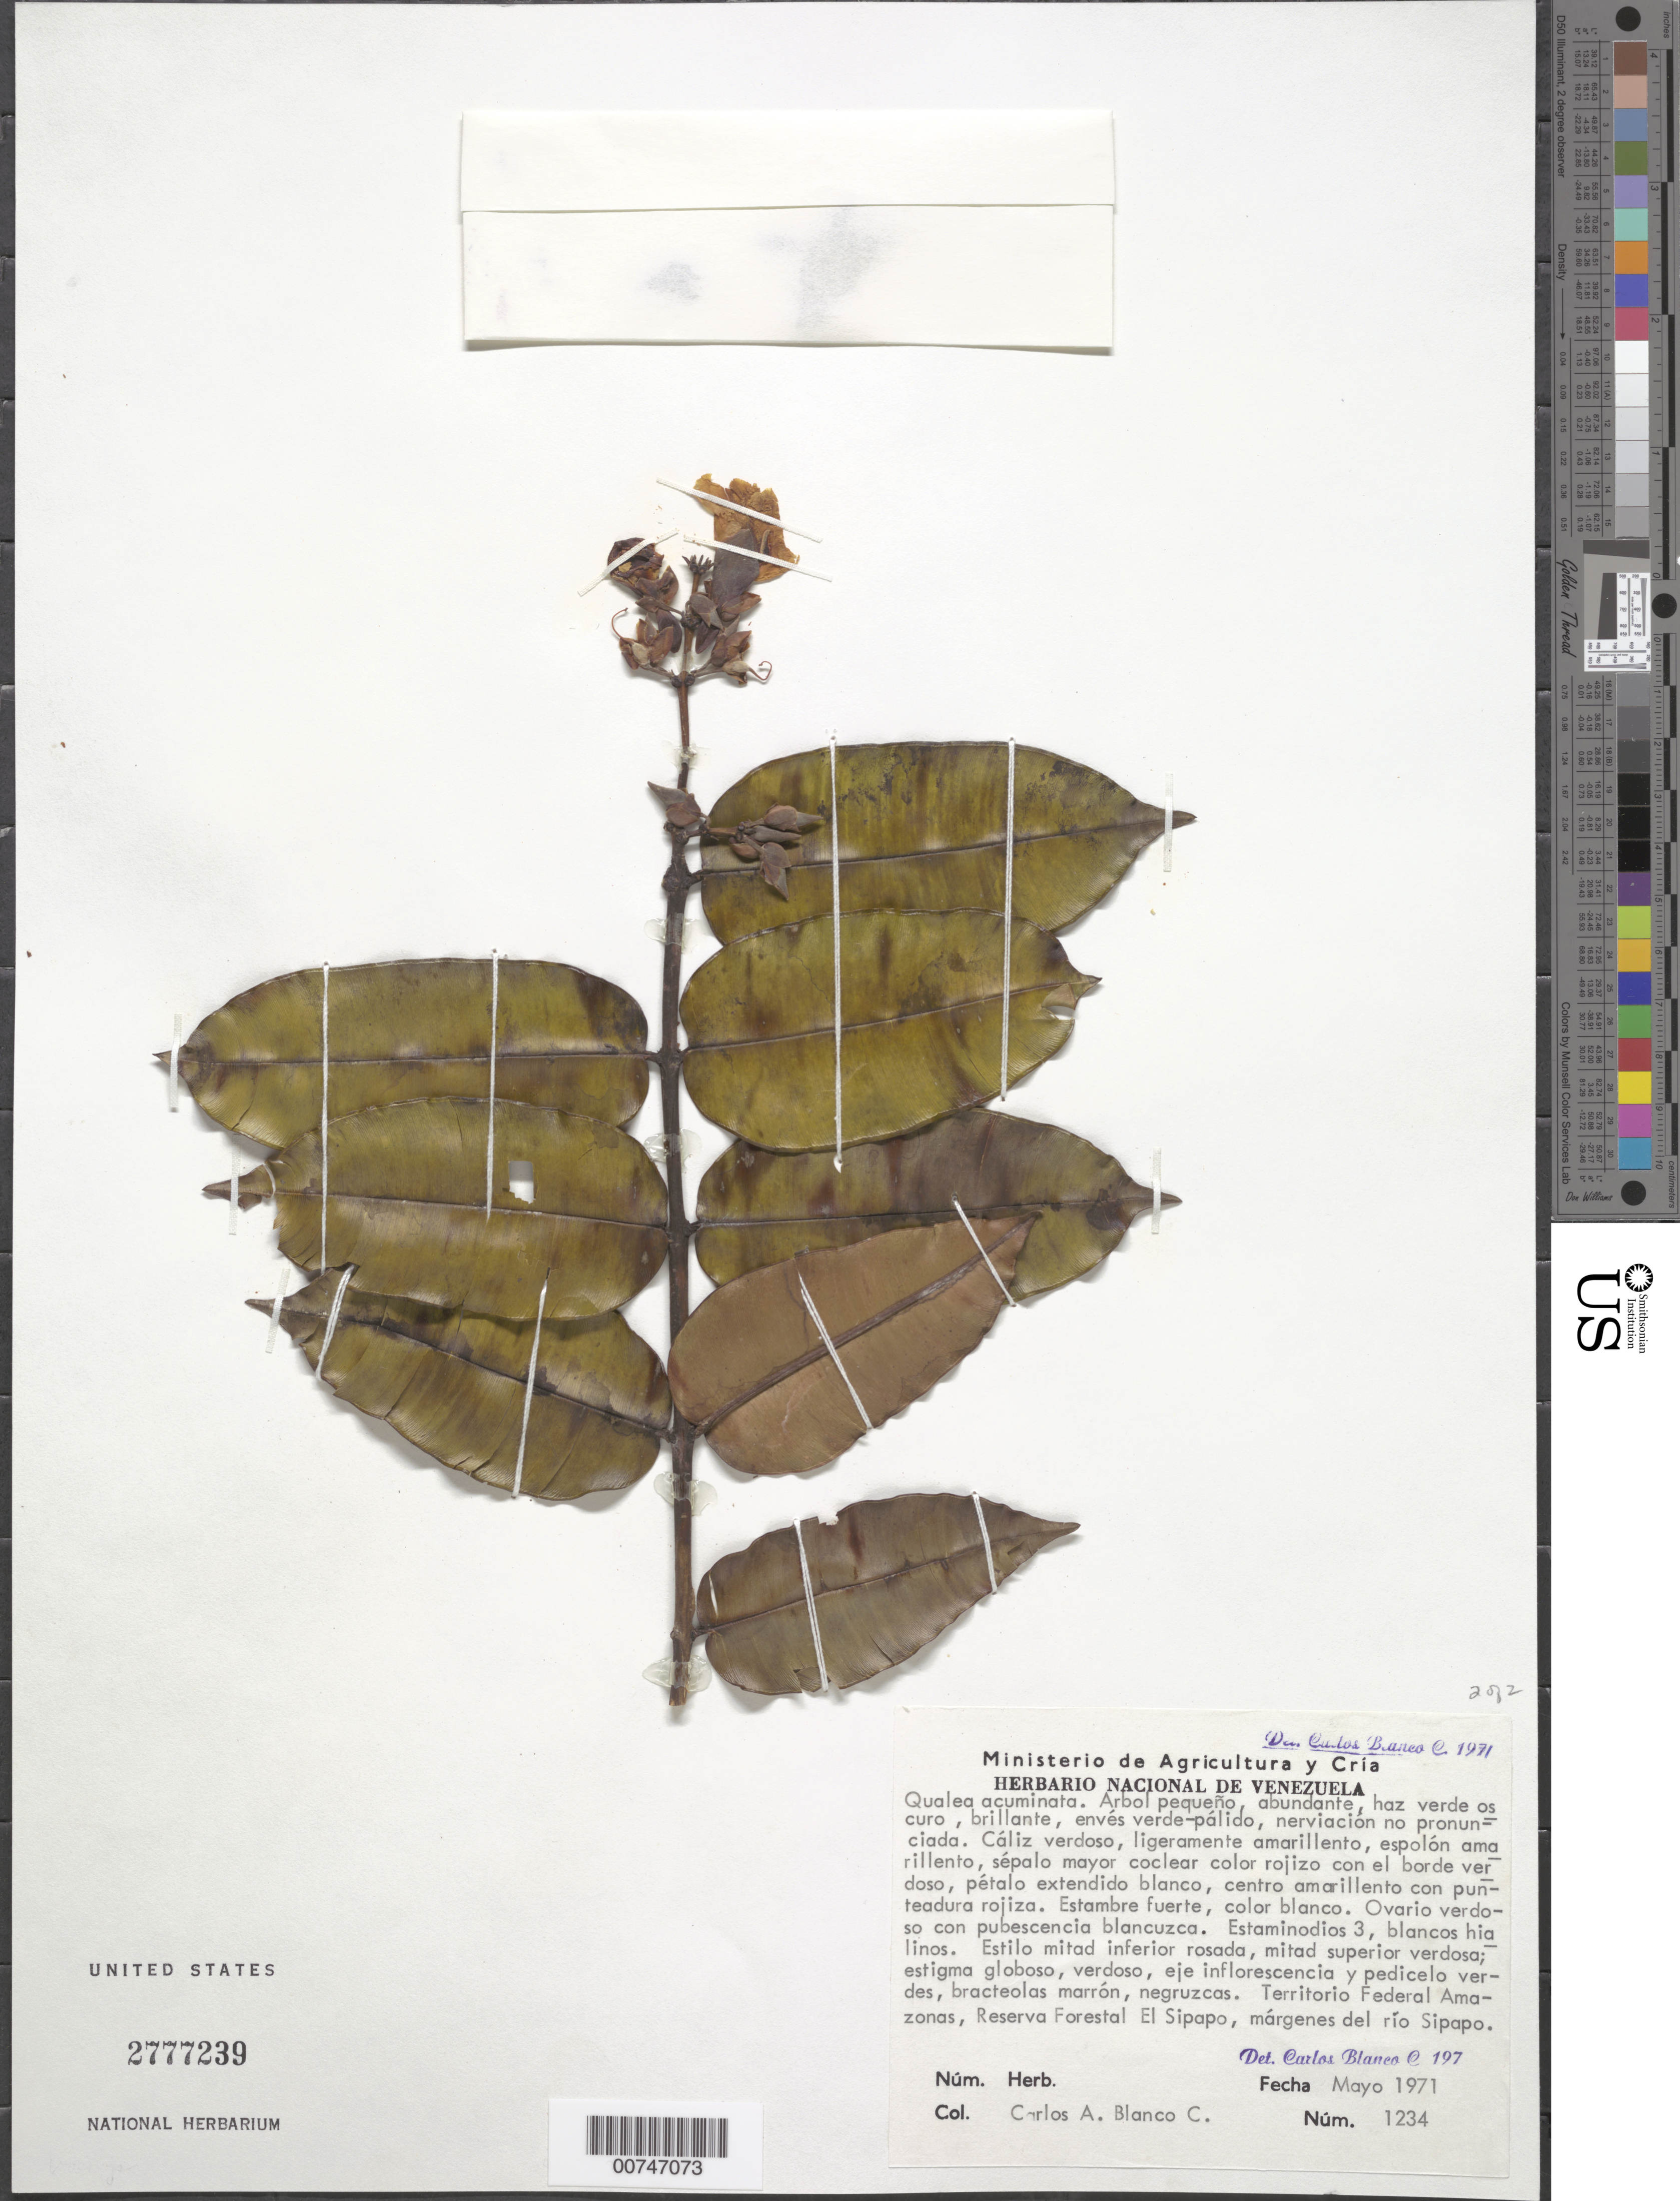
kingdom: Plantae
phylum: Tracheophyta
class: Magnoliopsida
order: Myrtales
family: Vochysiaceae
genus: Qualea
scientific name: Qualea acuminata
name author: Spruce ex Warm.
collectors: C. A. Blanco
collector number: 1234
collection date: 1971-05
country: Venezuela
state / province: Amazonas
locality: Territorio Federal Amazonas, Reserva Forestal El Sipapo, márgenes del río Sipapo.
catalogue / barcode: US 2777239